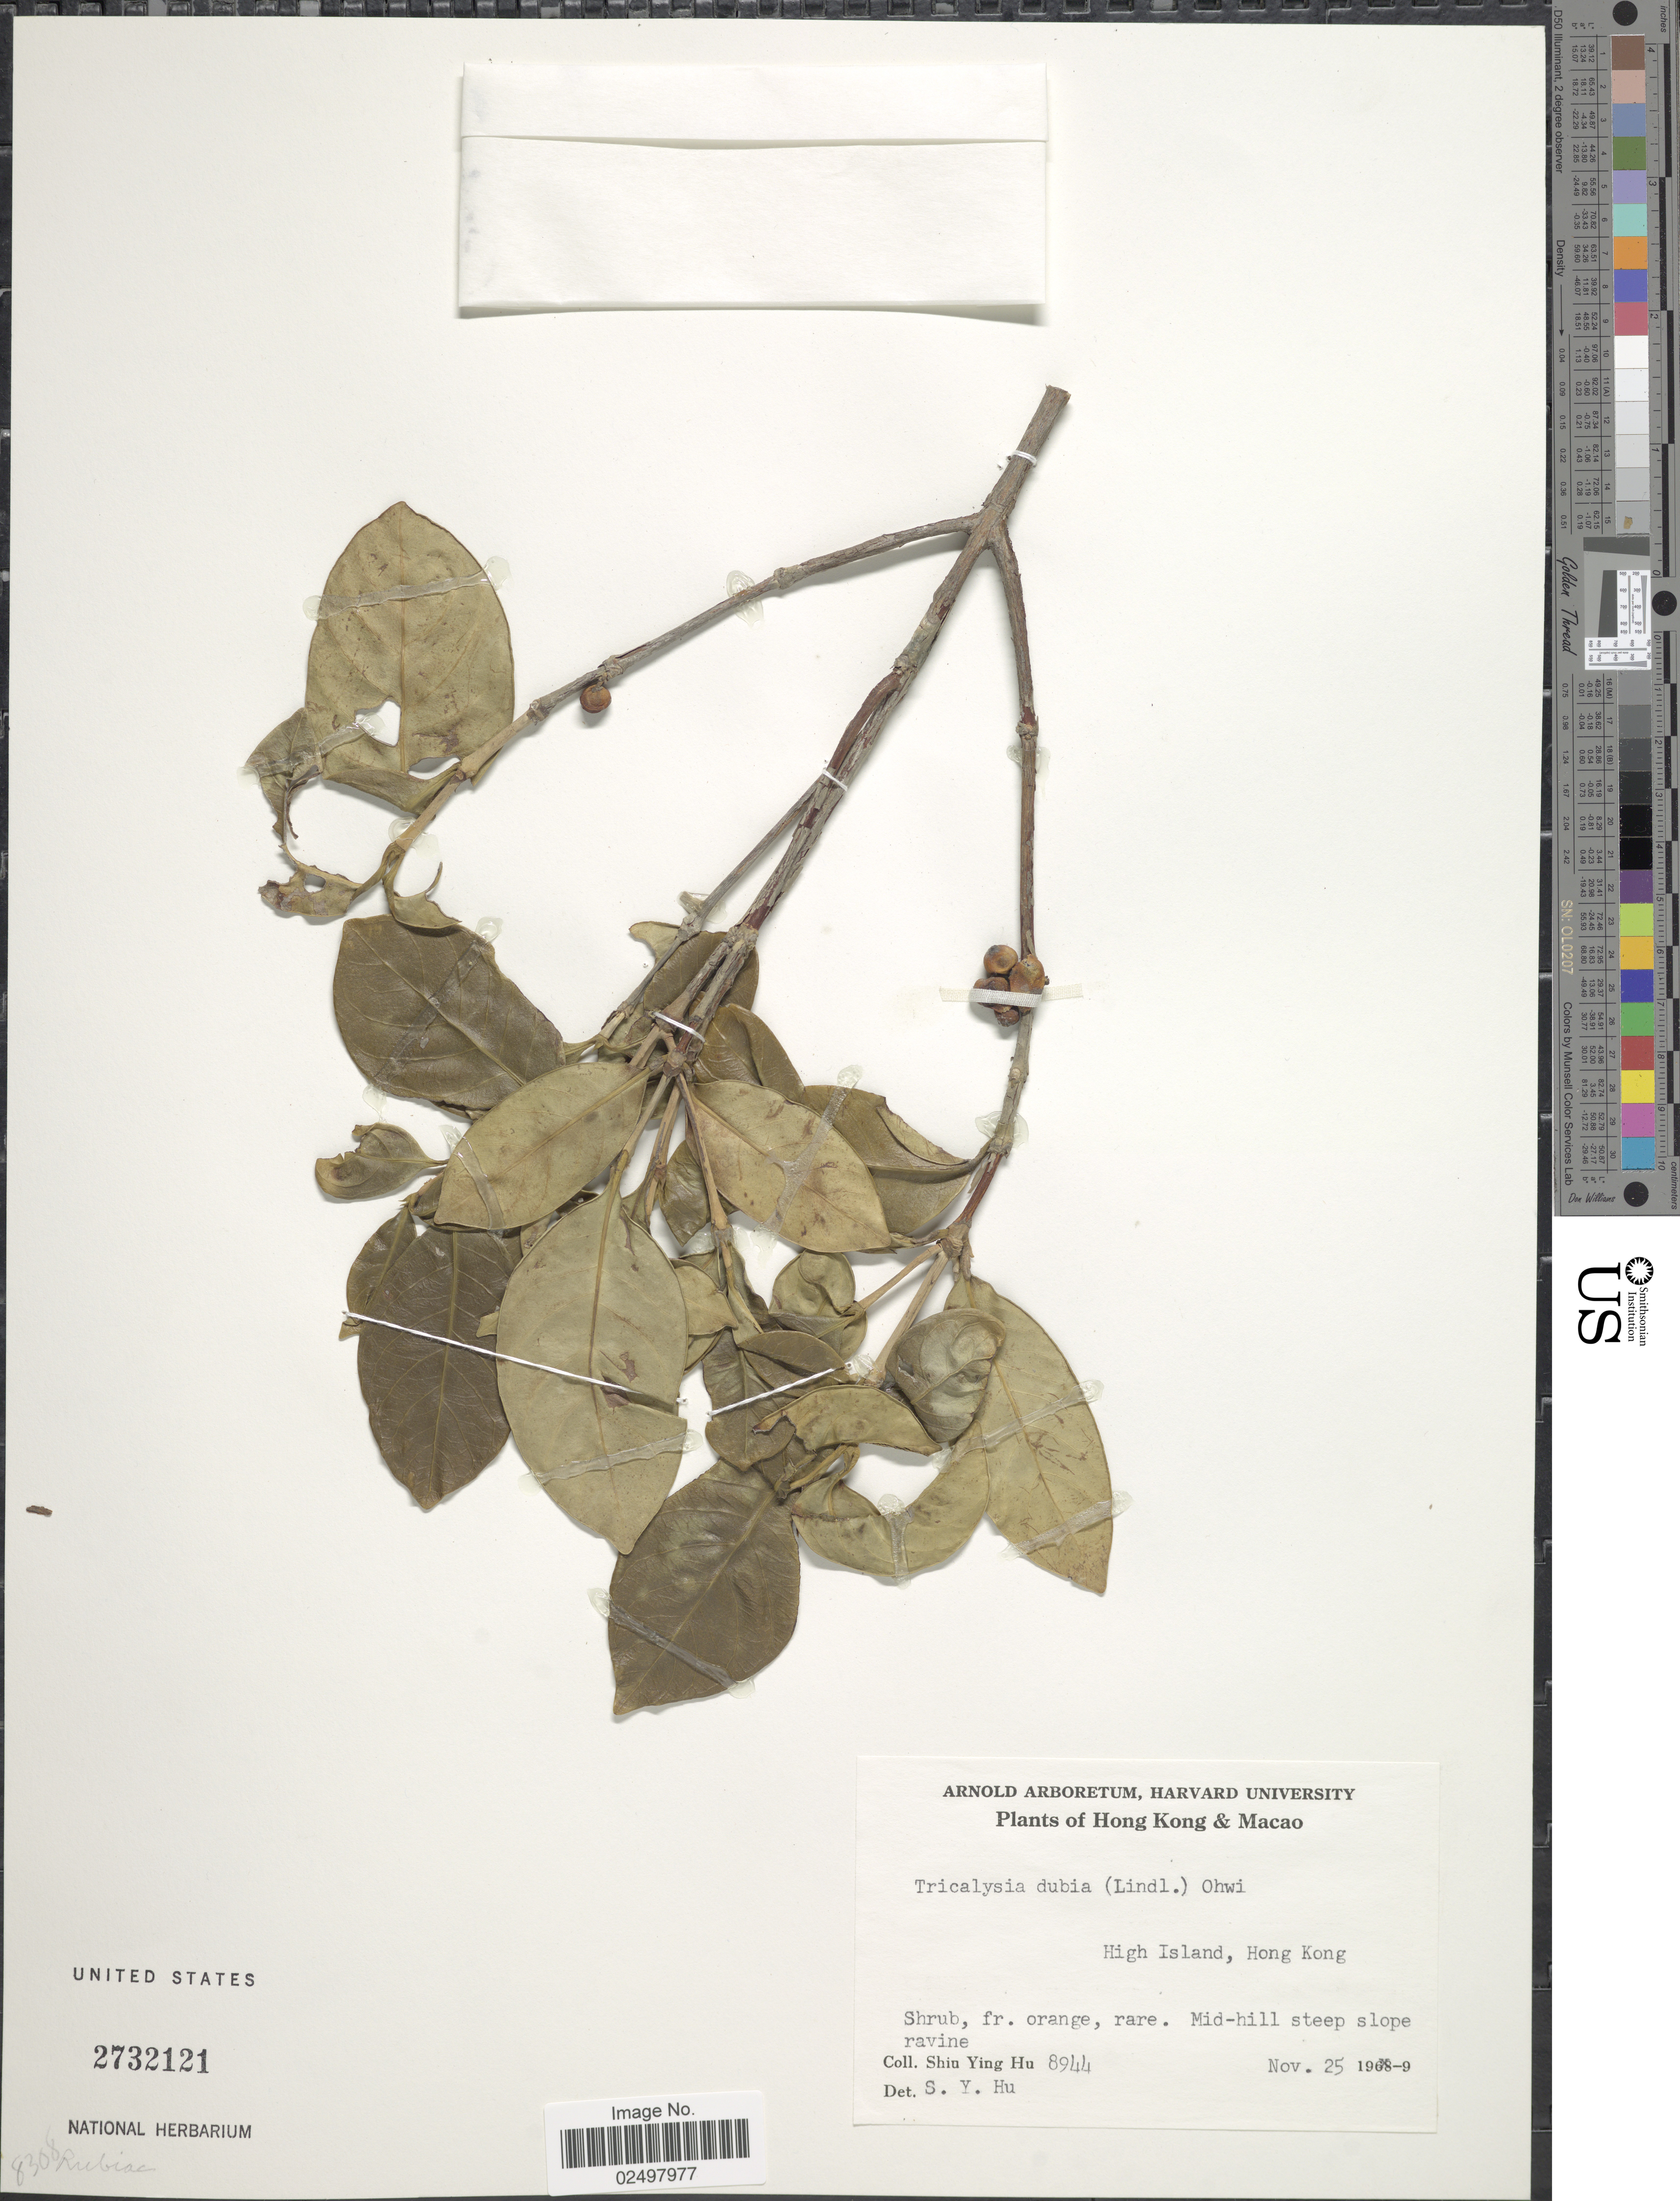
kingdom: Plantae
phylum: Tracheophyta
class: Magnoliopsida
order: Gentianales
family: Rubiaceae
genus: Tricalysia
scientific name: Tricalysia dubia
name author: (Lindl.) Ohwi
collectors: S. Y. Hu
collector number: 8944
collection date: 1969-11-25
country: China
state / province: Hong Kong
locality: Hong Kong & Macao, High Island, mid-hill steep slope ravine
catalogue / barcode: US 2732121